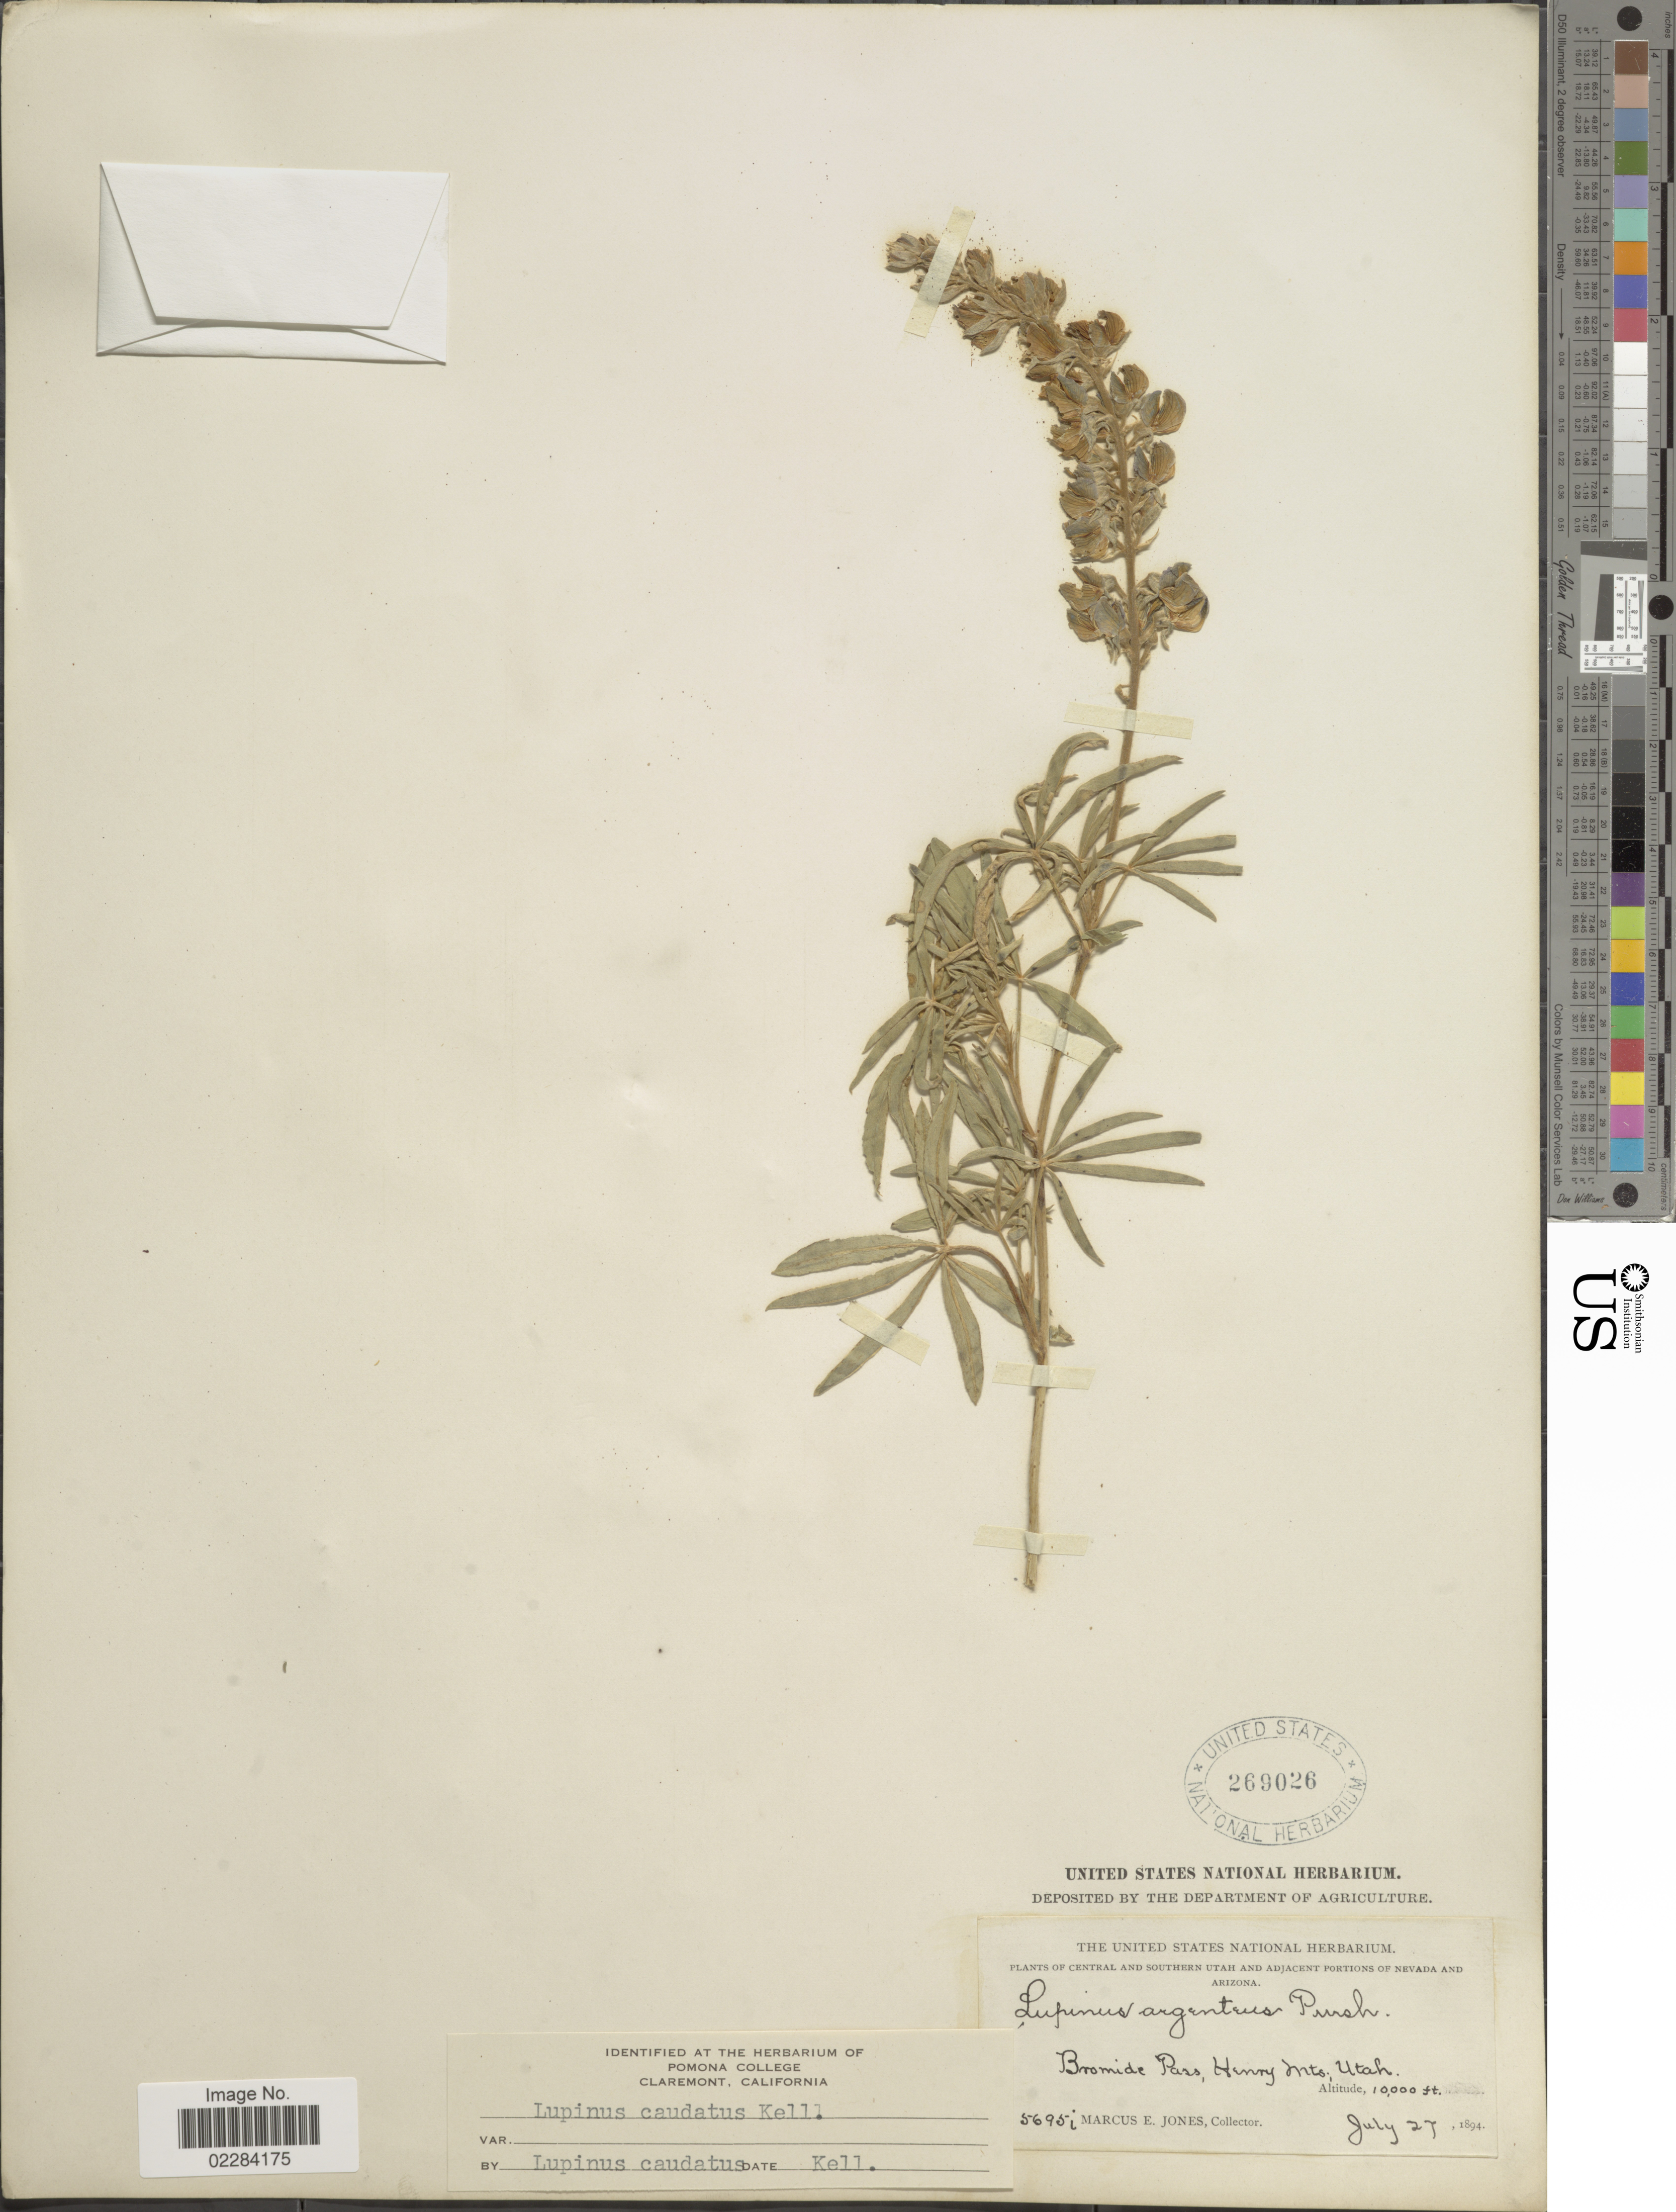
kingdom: Plantae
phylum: Tracheophyta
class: Magnoliopsida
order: Fabales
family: Fabaceae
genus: Lupinus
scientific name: Lupinus caudatus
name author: Kellogg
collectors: M. E. Jones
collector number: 5695i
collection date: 1894-07-27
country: United States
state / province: Utah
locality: Central and southern Utah. Bromide Pass, Henry Mts.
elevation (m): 3048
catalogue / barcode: US 269026